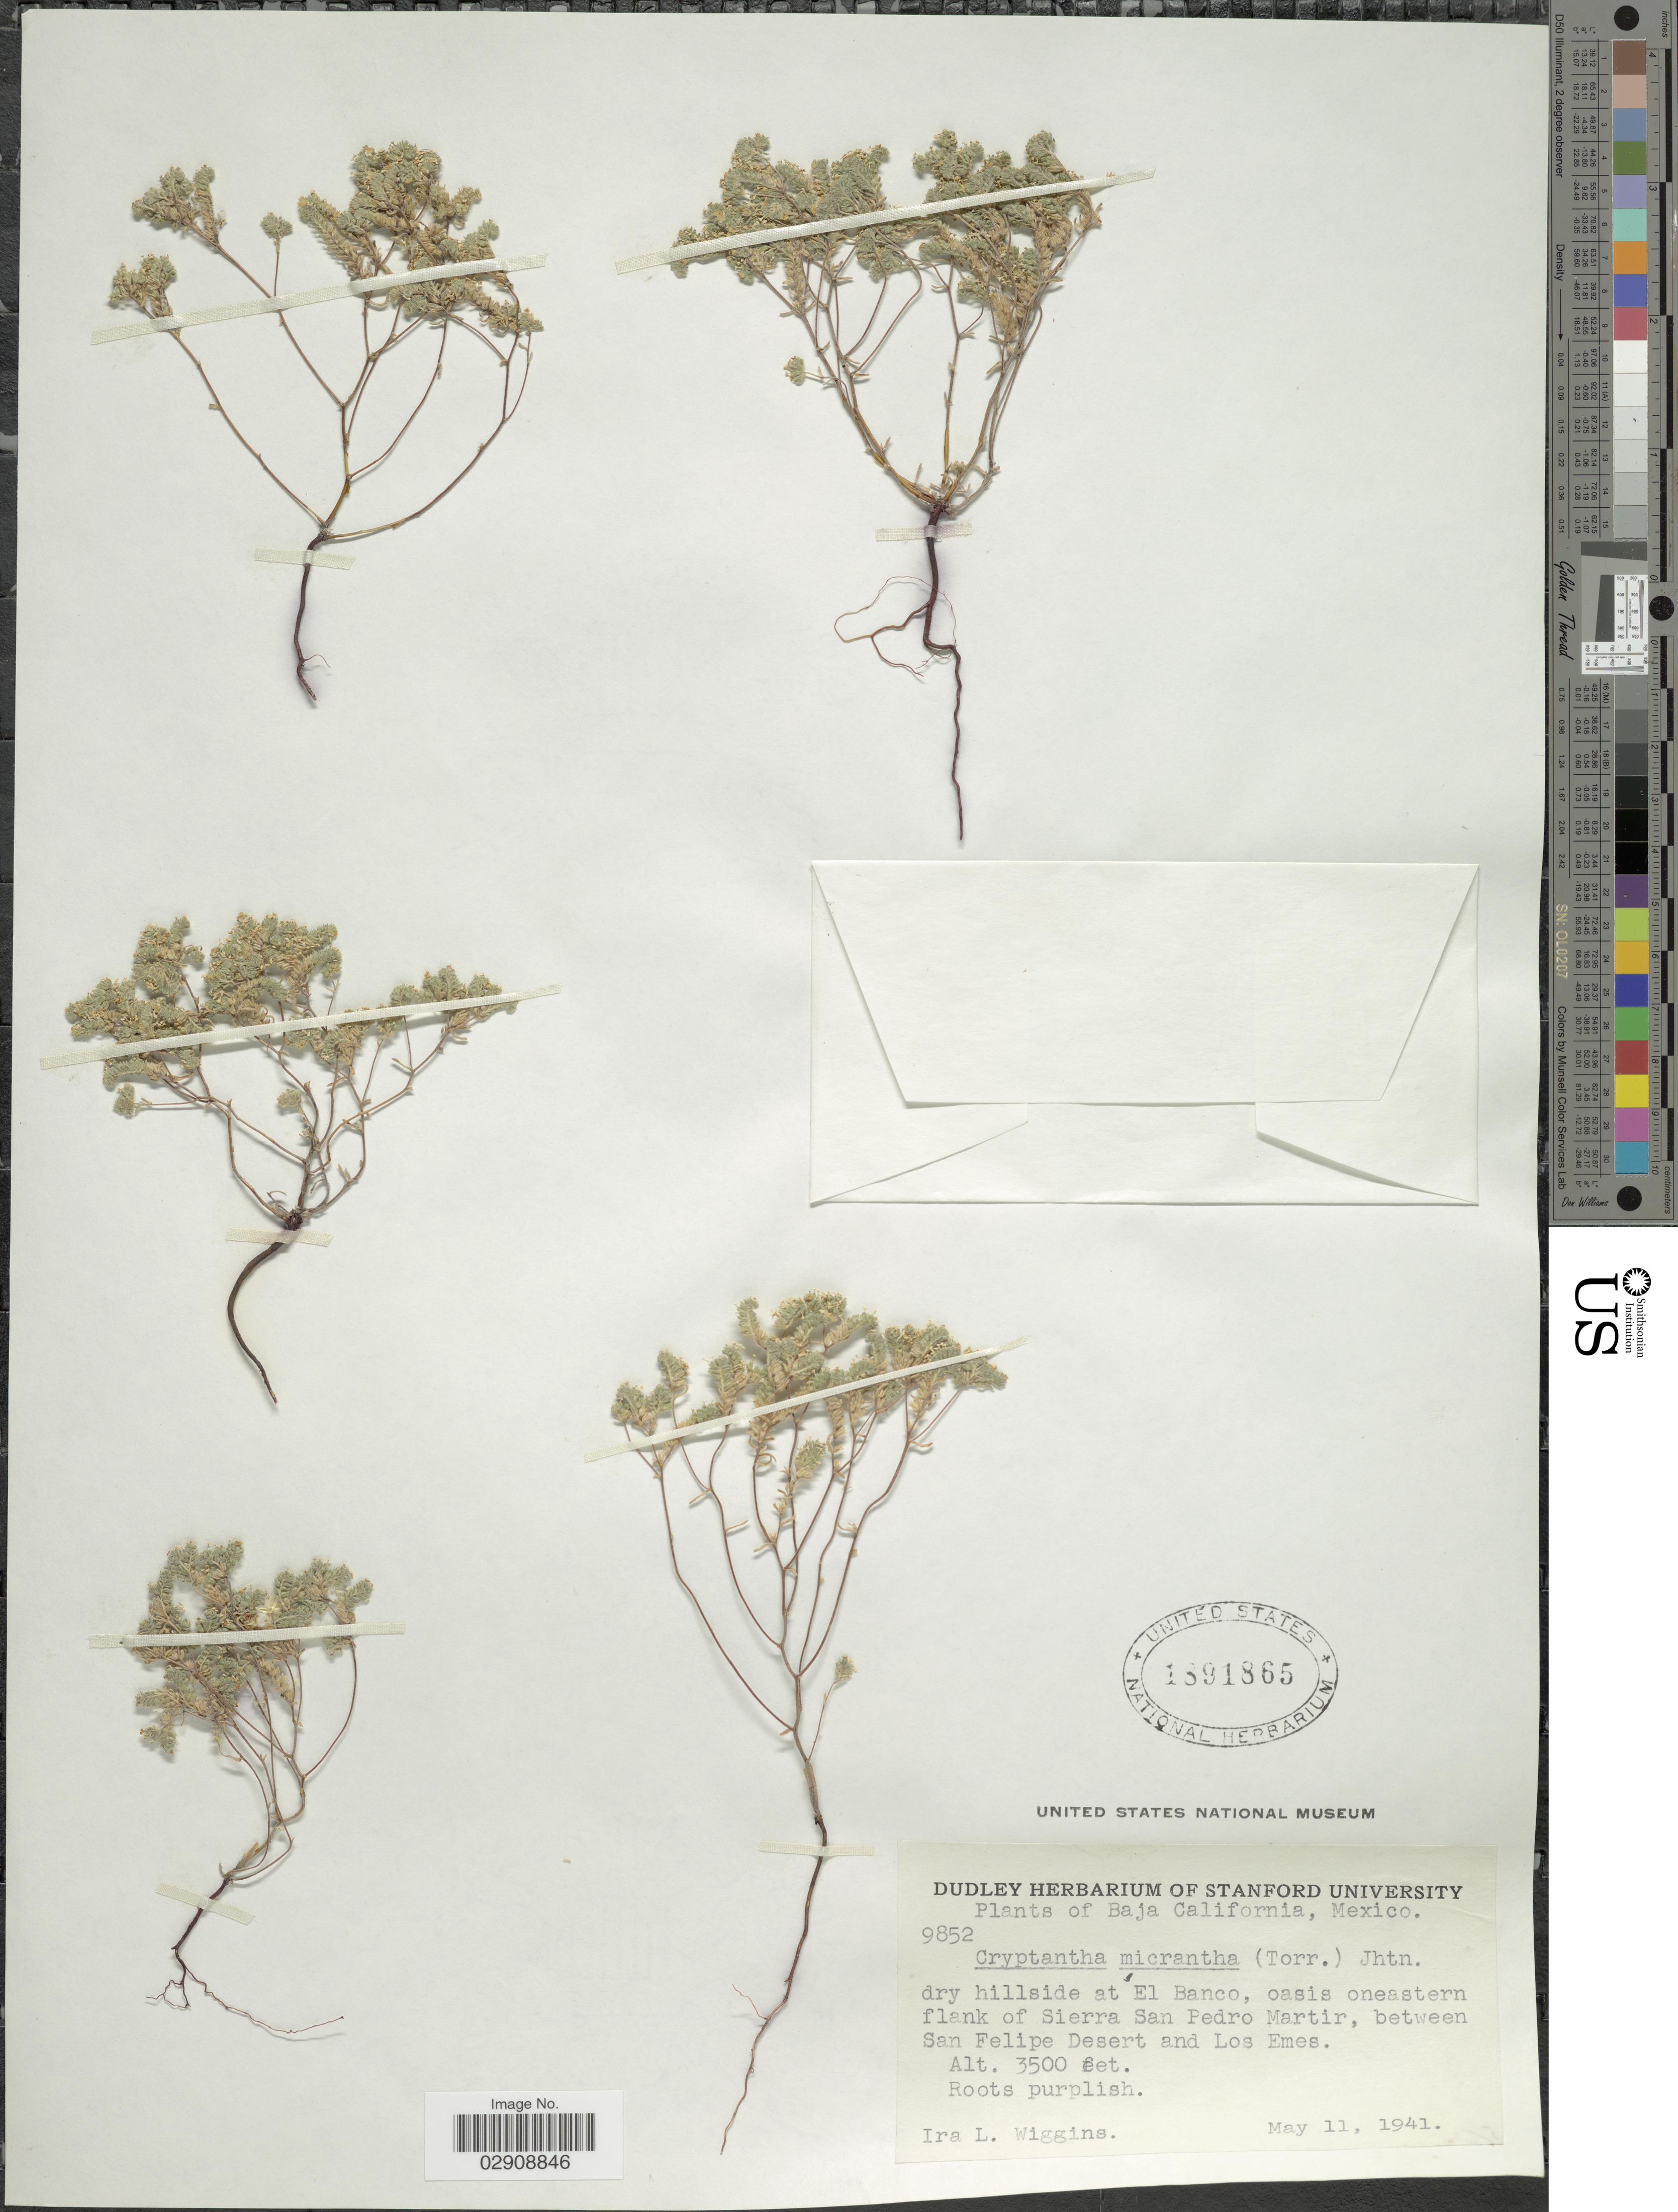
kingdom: Plantae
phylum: Tracheophyta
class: Magnoliopsida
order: Boraginales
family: Boraginaceae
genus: Cryptantha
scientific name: Cryptantha micrantha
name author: (Torr.) I.M. Johnst.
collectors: I. L. Wiggins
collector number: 9852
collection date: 1941-05-11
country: Mexico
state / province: Baja California Norte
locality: Dry hillside at El Banco, oasis oneastern flank of Sierra San Pedro Martir, between San Felipe Desert and Los Emes.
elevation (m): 1067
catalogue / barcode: US 1891865